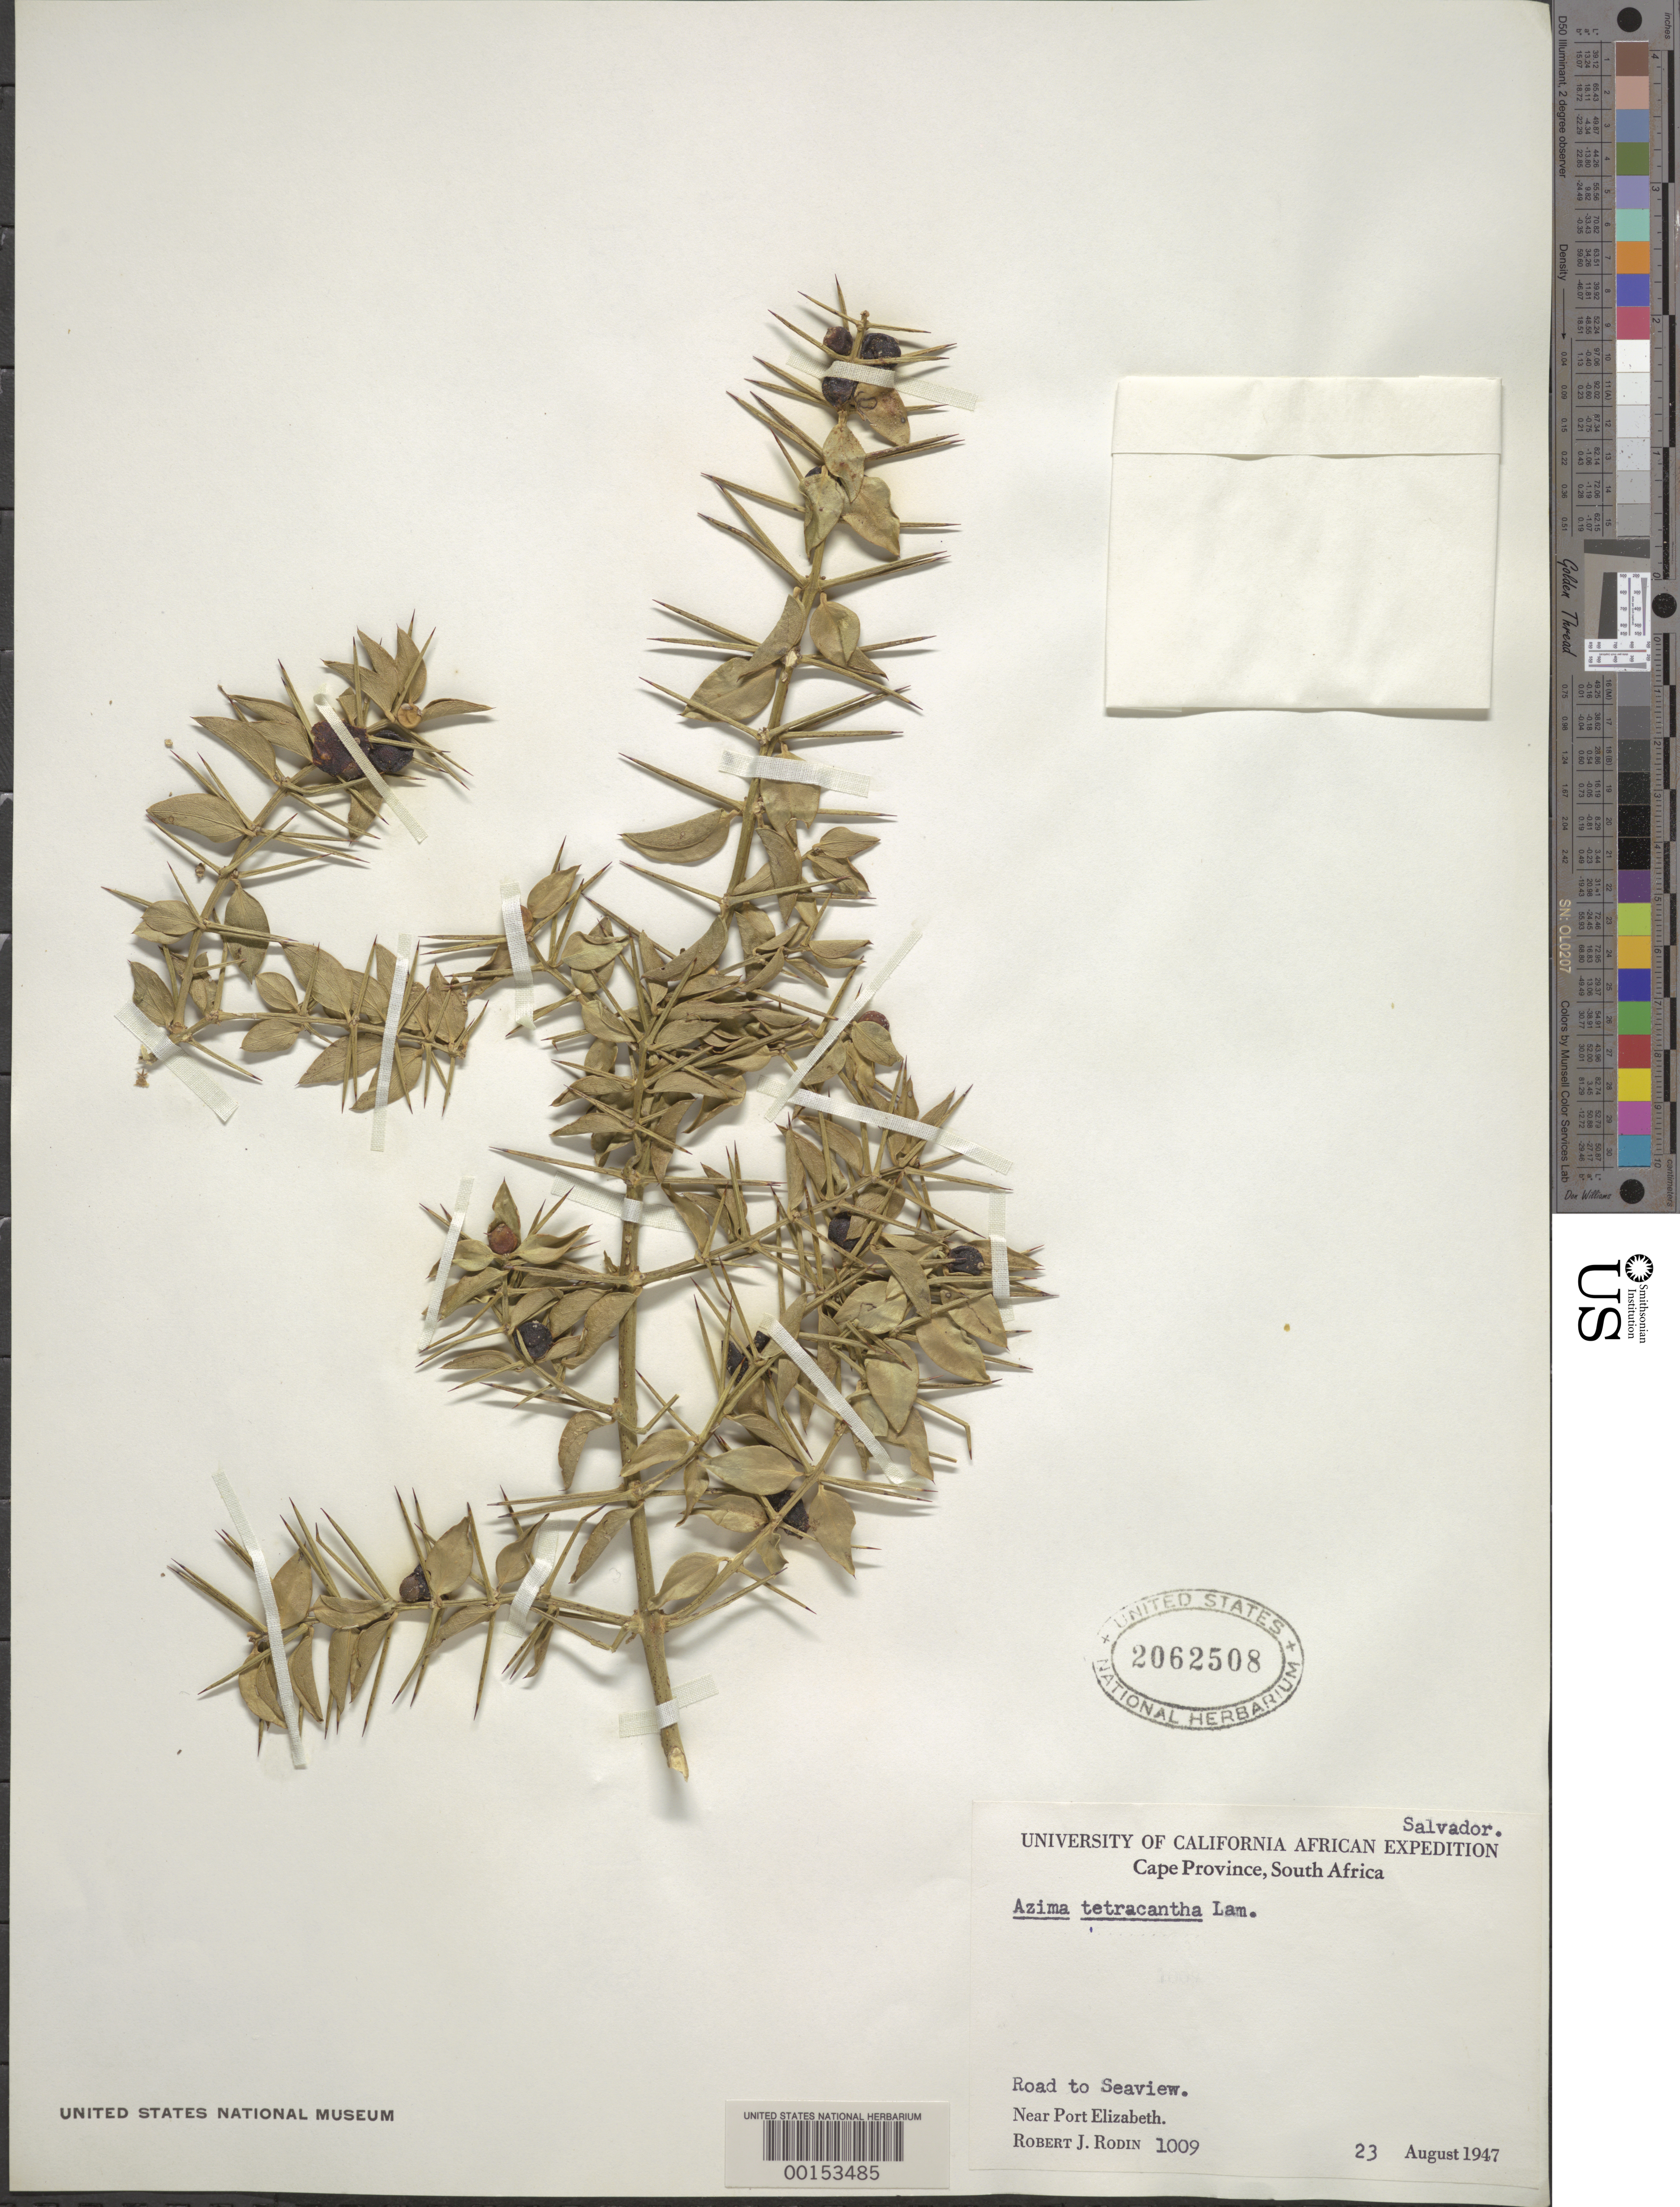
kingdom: Plantae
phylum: Tracheophyta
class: Magnoliopsida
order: Brassicales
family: Salvadoraceae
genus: Azima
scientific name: Azima tetracantha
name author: Lam.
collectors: R. J. Rodin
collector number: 1009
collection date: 1947-08-23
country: South Africa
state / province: Eastern Cape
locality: Cape Province. Road to Seaview. Near Port Elizabeth.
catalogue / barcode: US 2062508